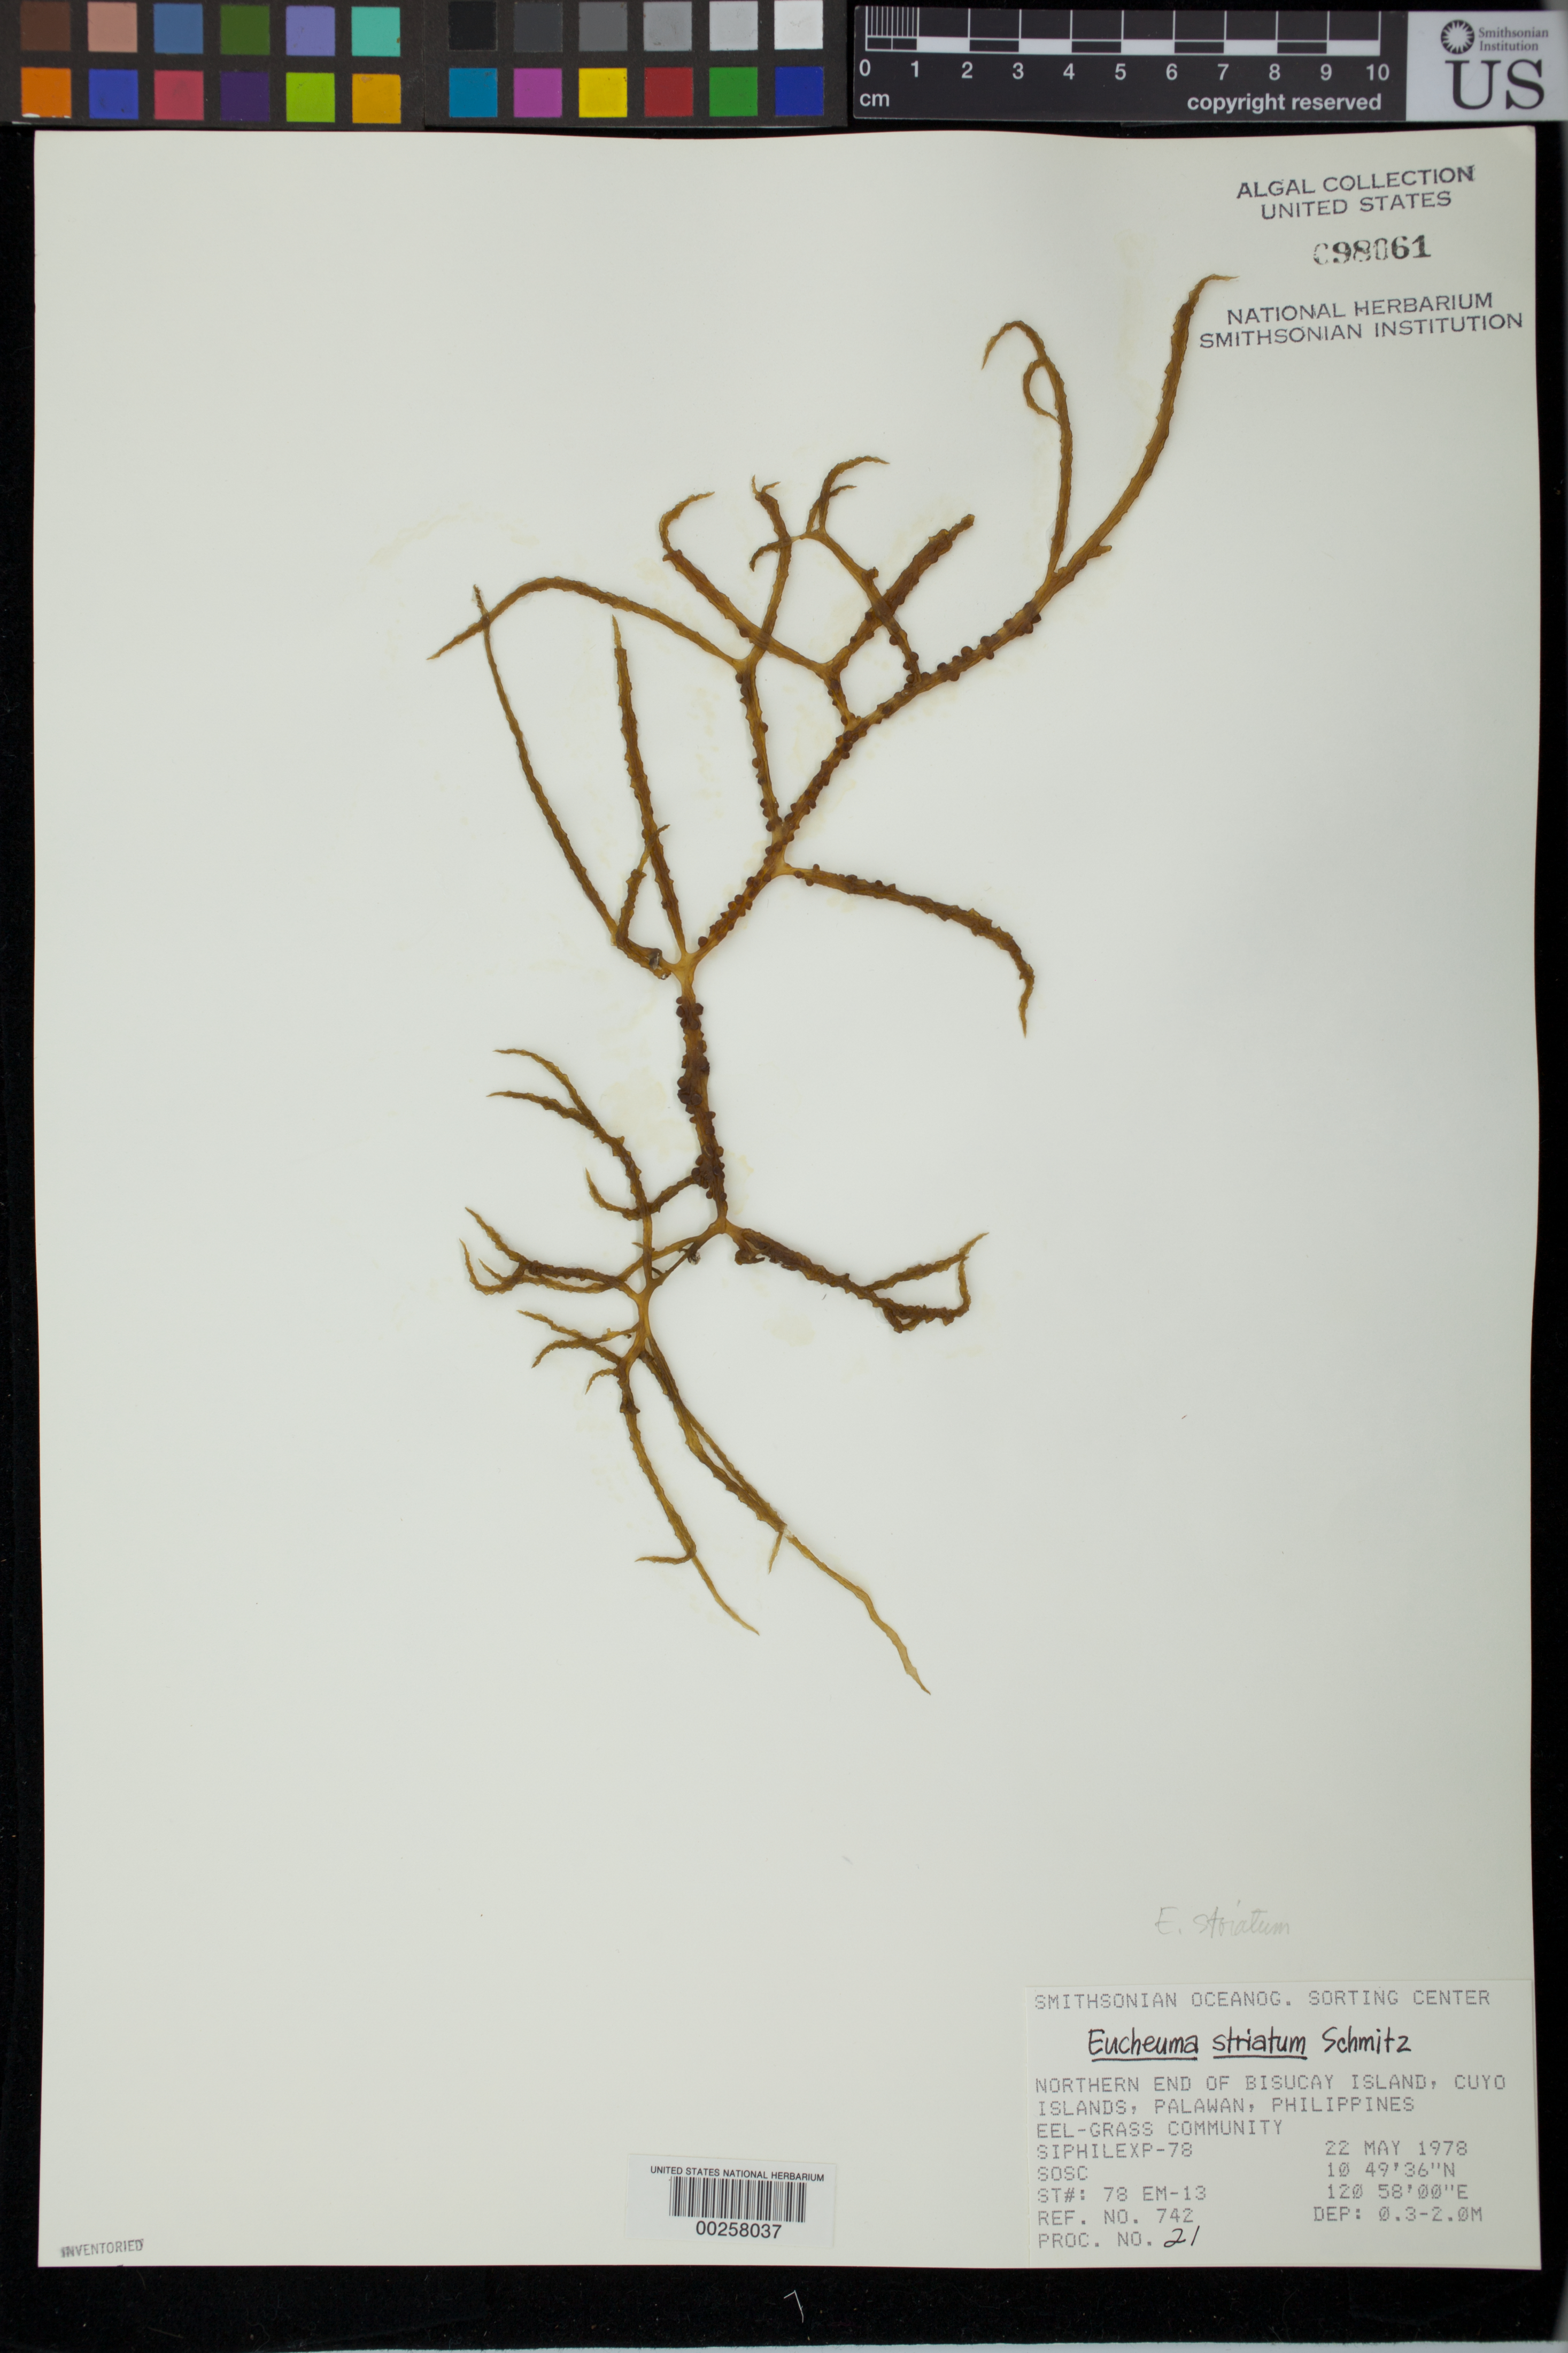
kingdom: Plantae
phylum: Rhodophyta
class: Florideophyceae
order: Gigartinales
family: Solieriaceae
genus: Kappaphycus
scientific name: Kappaphycus striatum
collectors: SOSC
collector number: Station 78 Em-13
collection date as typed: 22 May 1978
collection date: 1978-05-22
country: Philippines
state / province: Mimaropa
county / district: Palawan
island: Bisucay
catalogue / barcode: US 98061